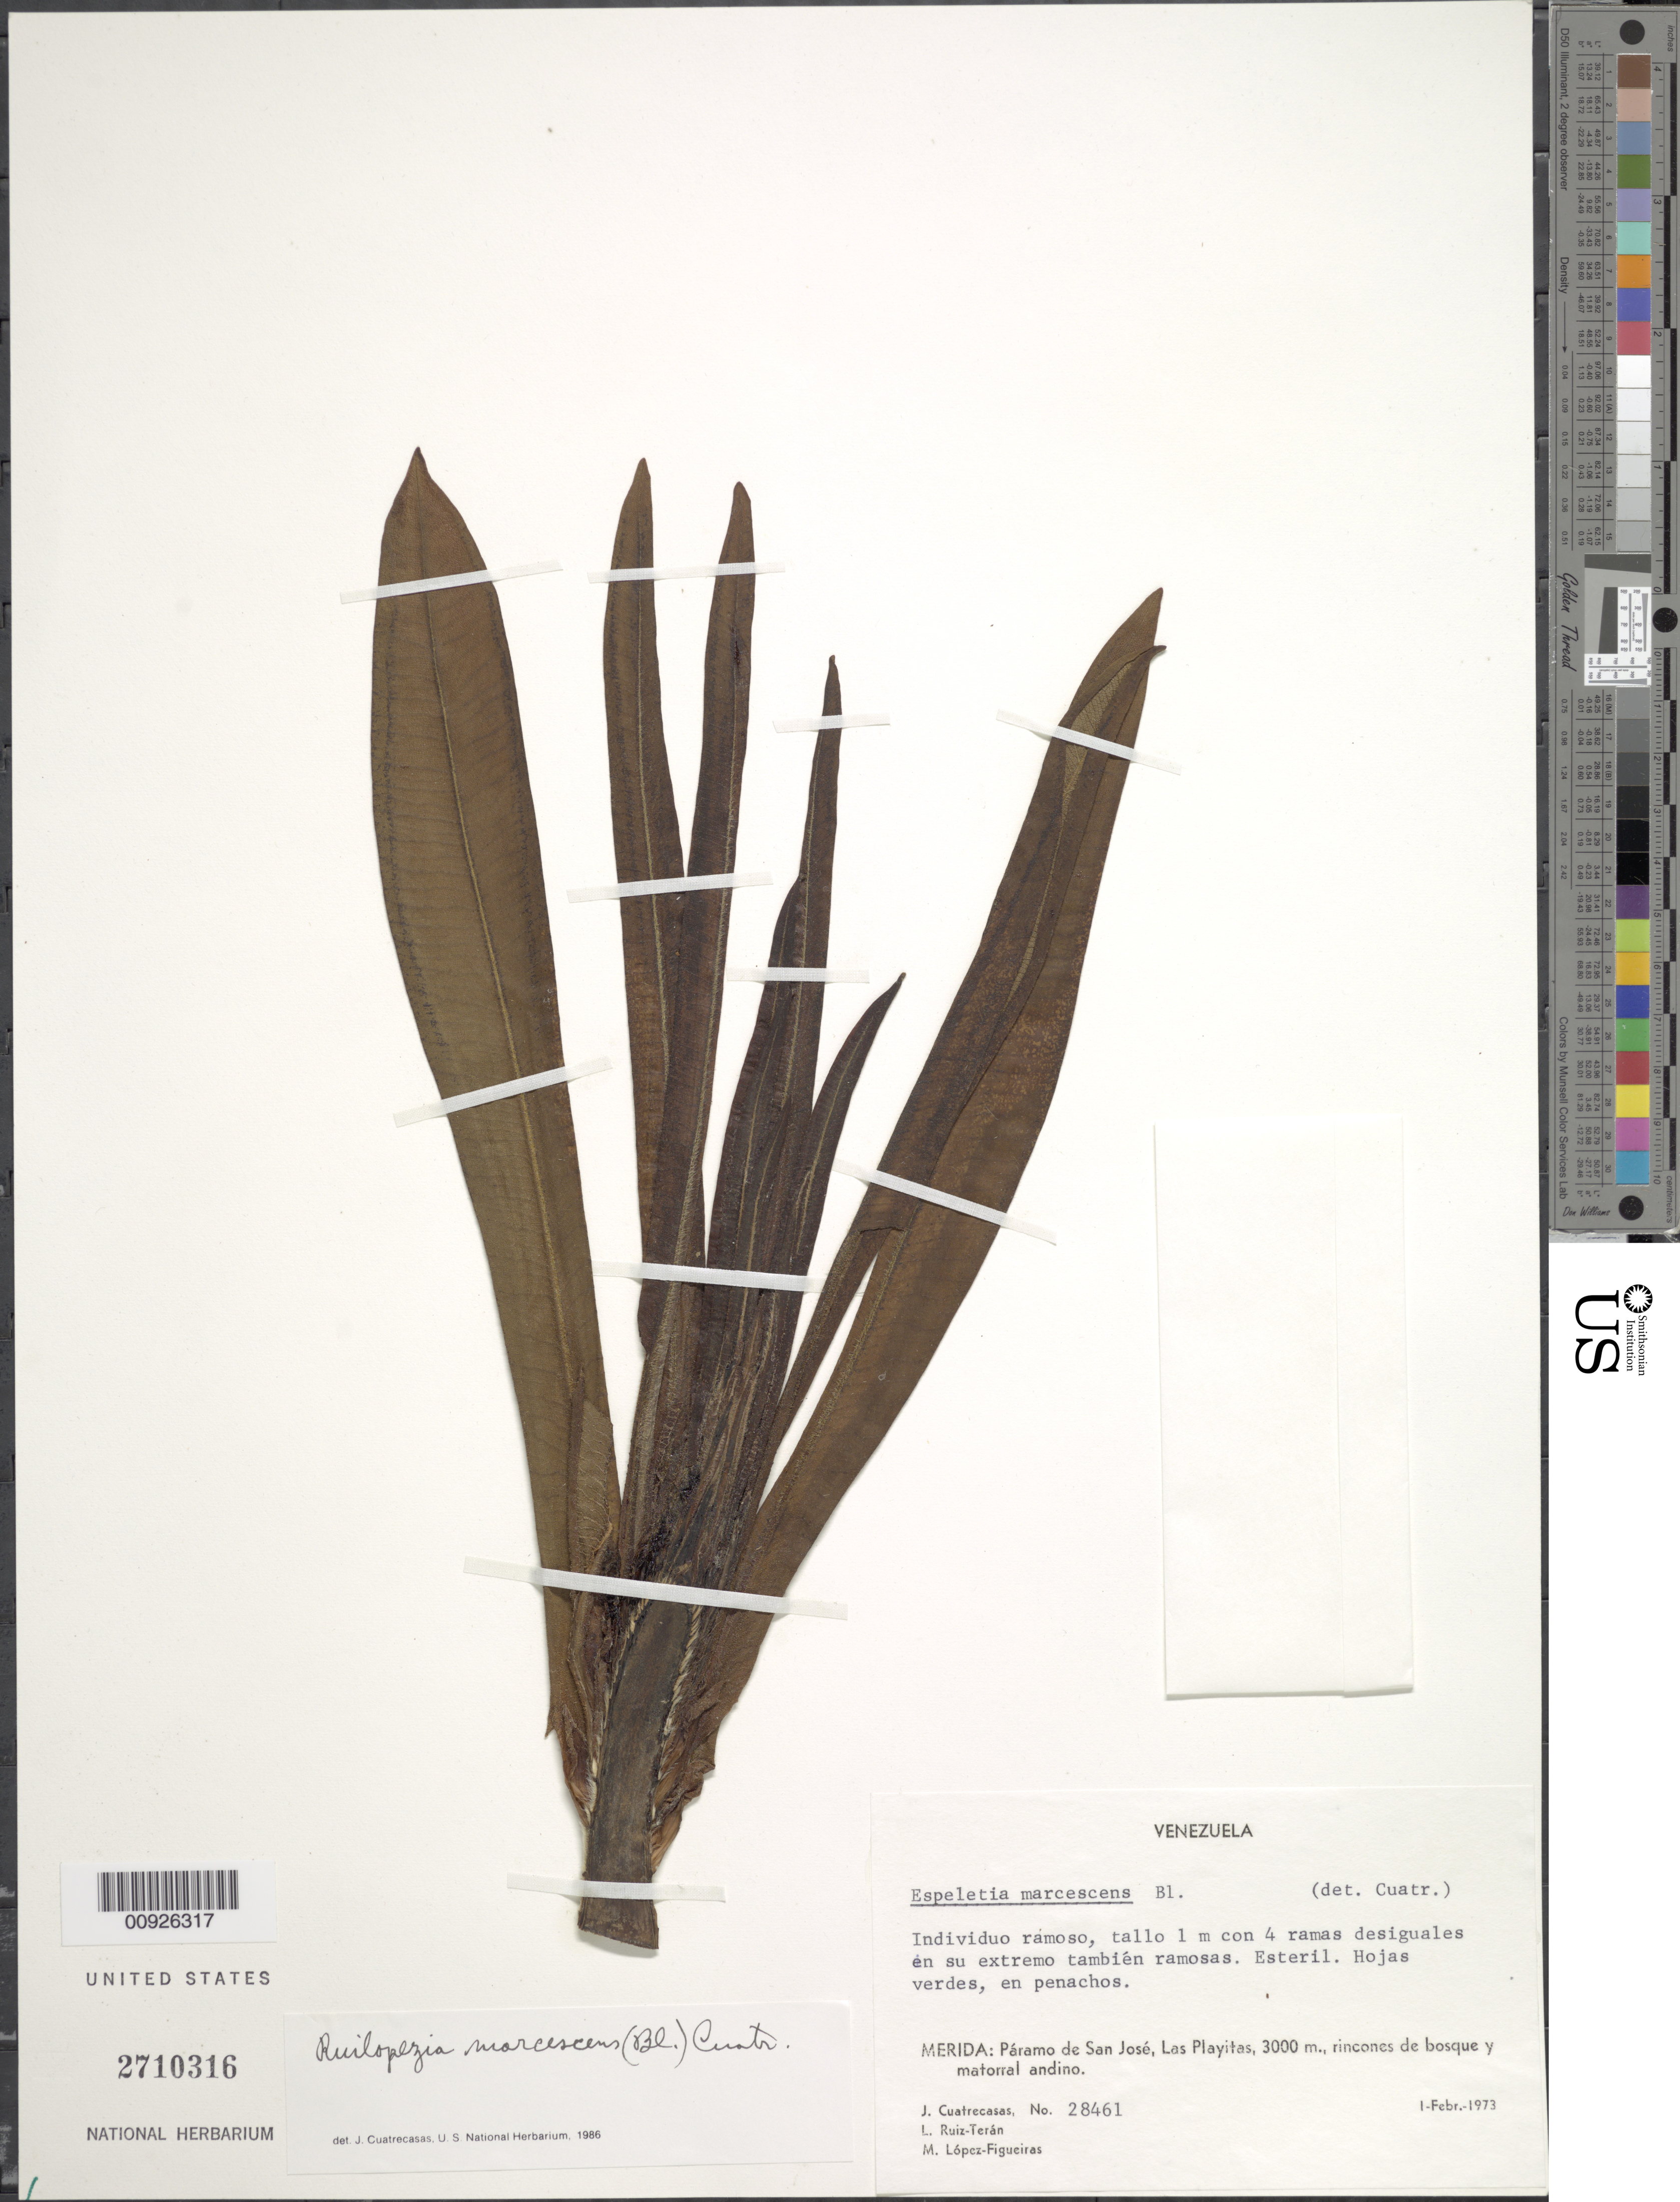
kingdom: Plantae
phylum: Tracheophyta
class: Magnoliopsida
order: Asterales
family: Asteraceae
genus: Ruilopezia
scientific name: Ruilopezia marcescens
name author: (S.F. Blake) Cuatrec.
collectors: J. Cuatrecasas, L. E. Ruíz-Terán & M. López Figueiras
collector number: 28461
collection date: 1973-02-01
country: Venezuela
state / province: Mérida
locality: Páramo de San José. Las Playitas, rincones de bosque y de matorral andino.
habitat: matorral andino y selva andina fragmentaria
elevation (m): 3000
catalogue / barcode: US 2710316